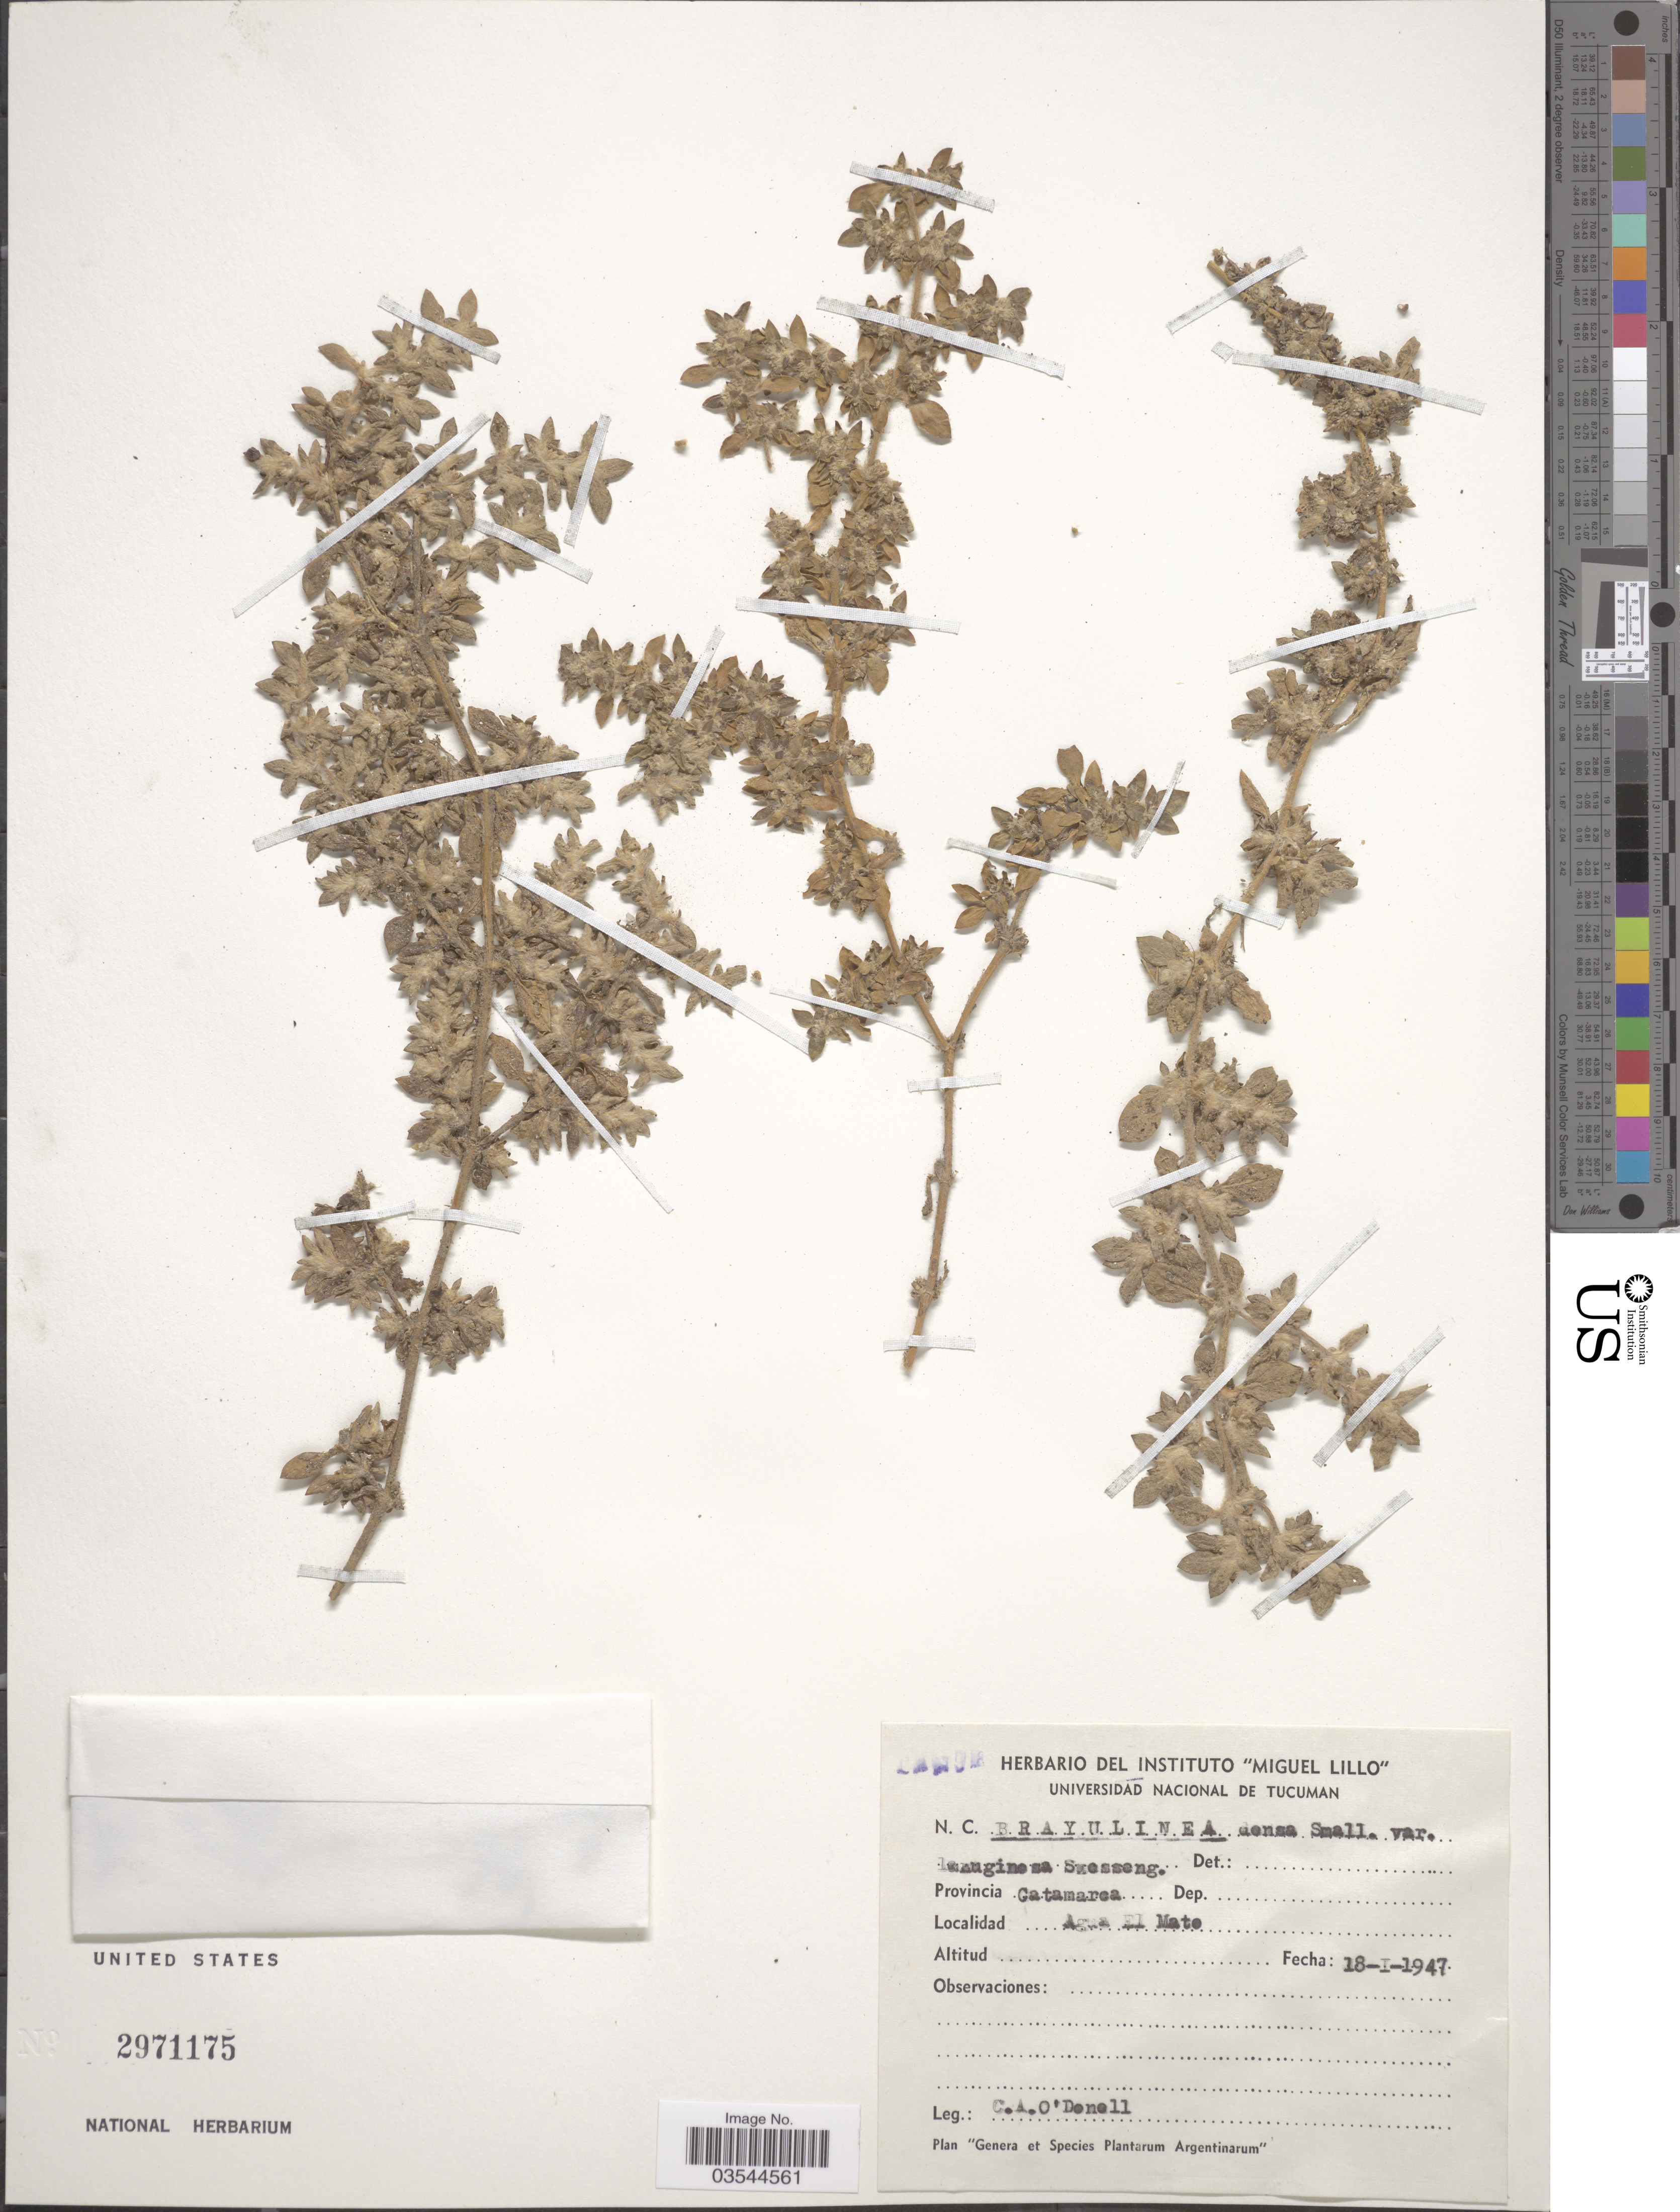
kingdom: Plantae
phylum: Tracheophyta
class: Magnoliopsida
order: Caryophyllales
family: Amaranthaceae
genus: Guilleminea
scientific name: Guilleminea densa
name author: (Humb. & Bonpl. ex Schult.) Moq.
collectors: C. A. O'Donell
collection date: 1947-01-18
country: Argentina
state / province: Catamarca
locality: Agua El Mato.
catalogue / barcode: US 2971175